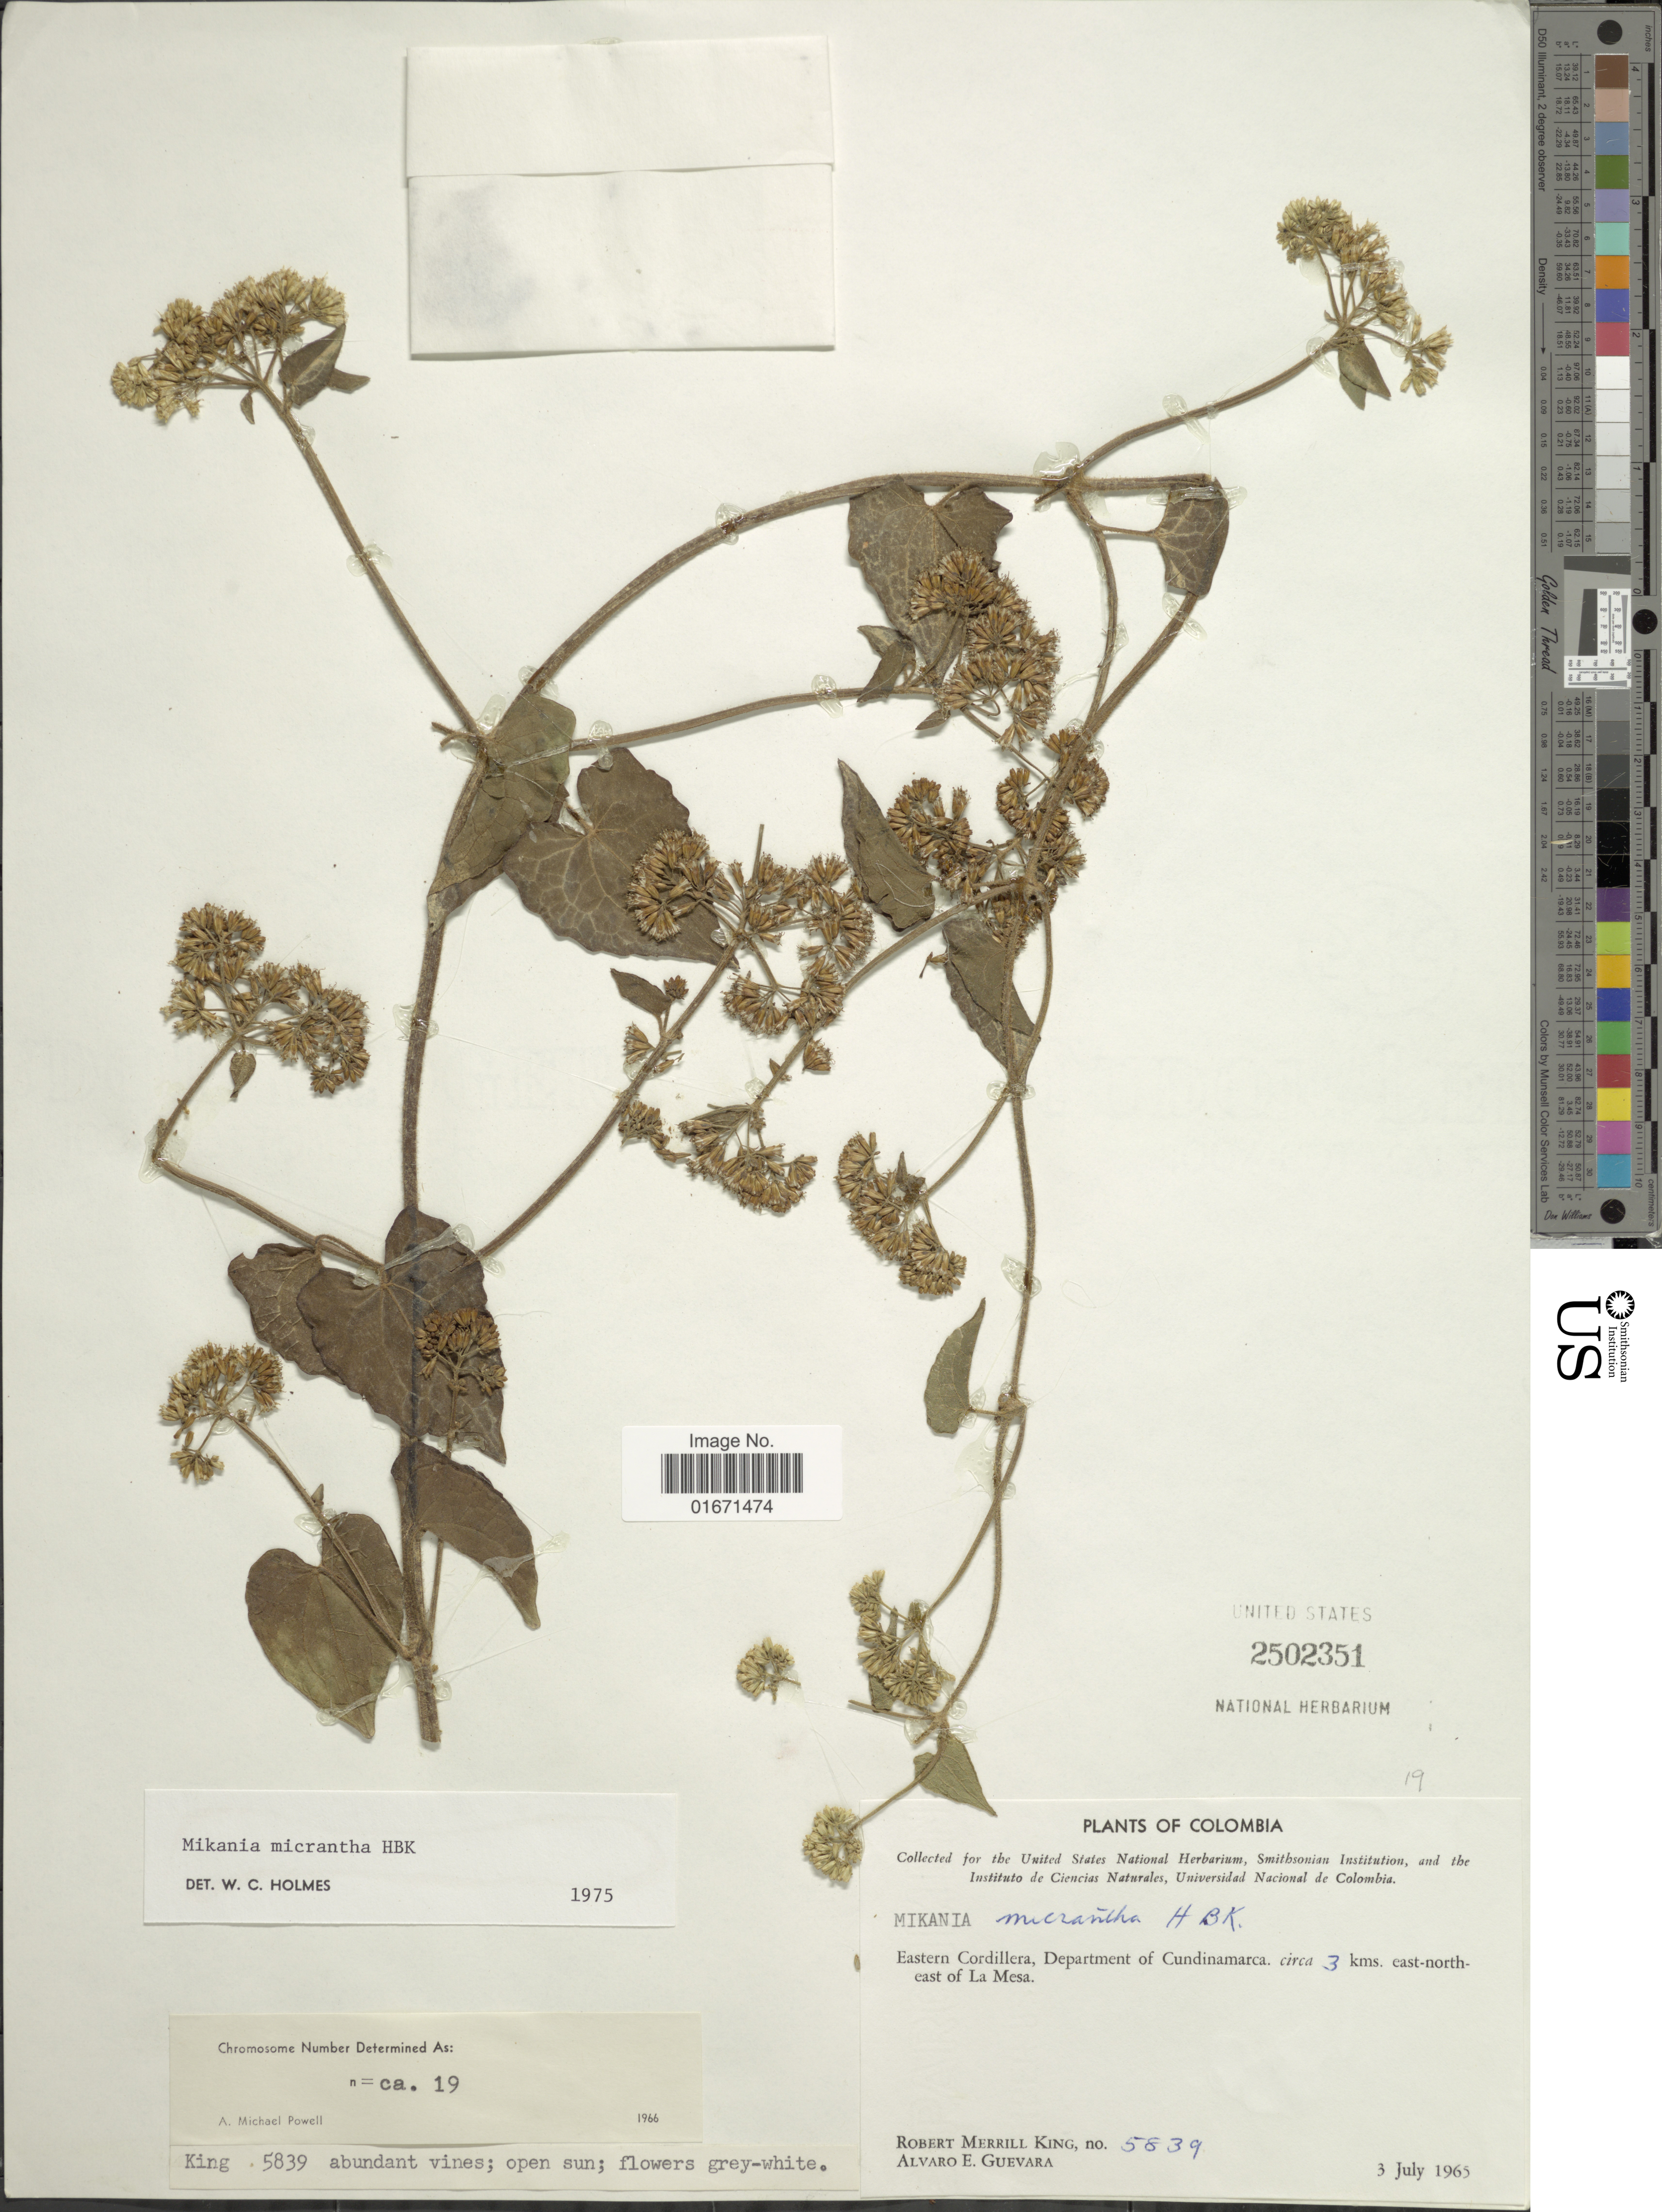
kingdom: Plantae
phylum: Tracheophyta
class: Magnoliopsida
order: Asterales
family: Asteraceae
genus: Mikania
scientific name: Mikania micrantha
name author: Kunth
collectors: R. M. King & A. E. Guevara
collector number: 5839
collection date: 1965-07-03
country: Colombia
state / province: Cundinamarca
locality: Eastern Cordillera, Department of Cundinamarca, circa 3 kms. east-north-east of La Mesa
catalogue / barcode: US 2502351